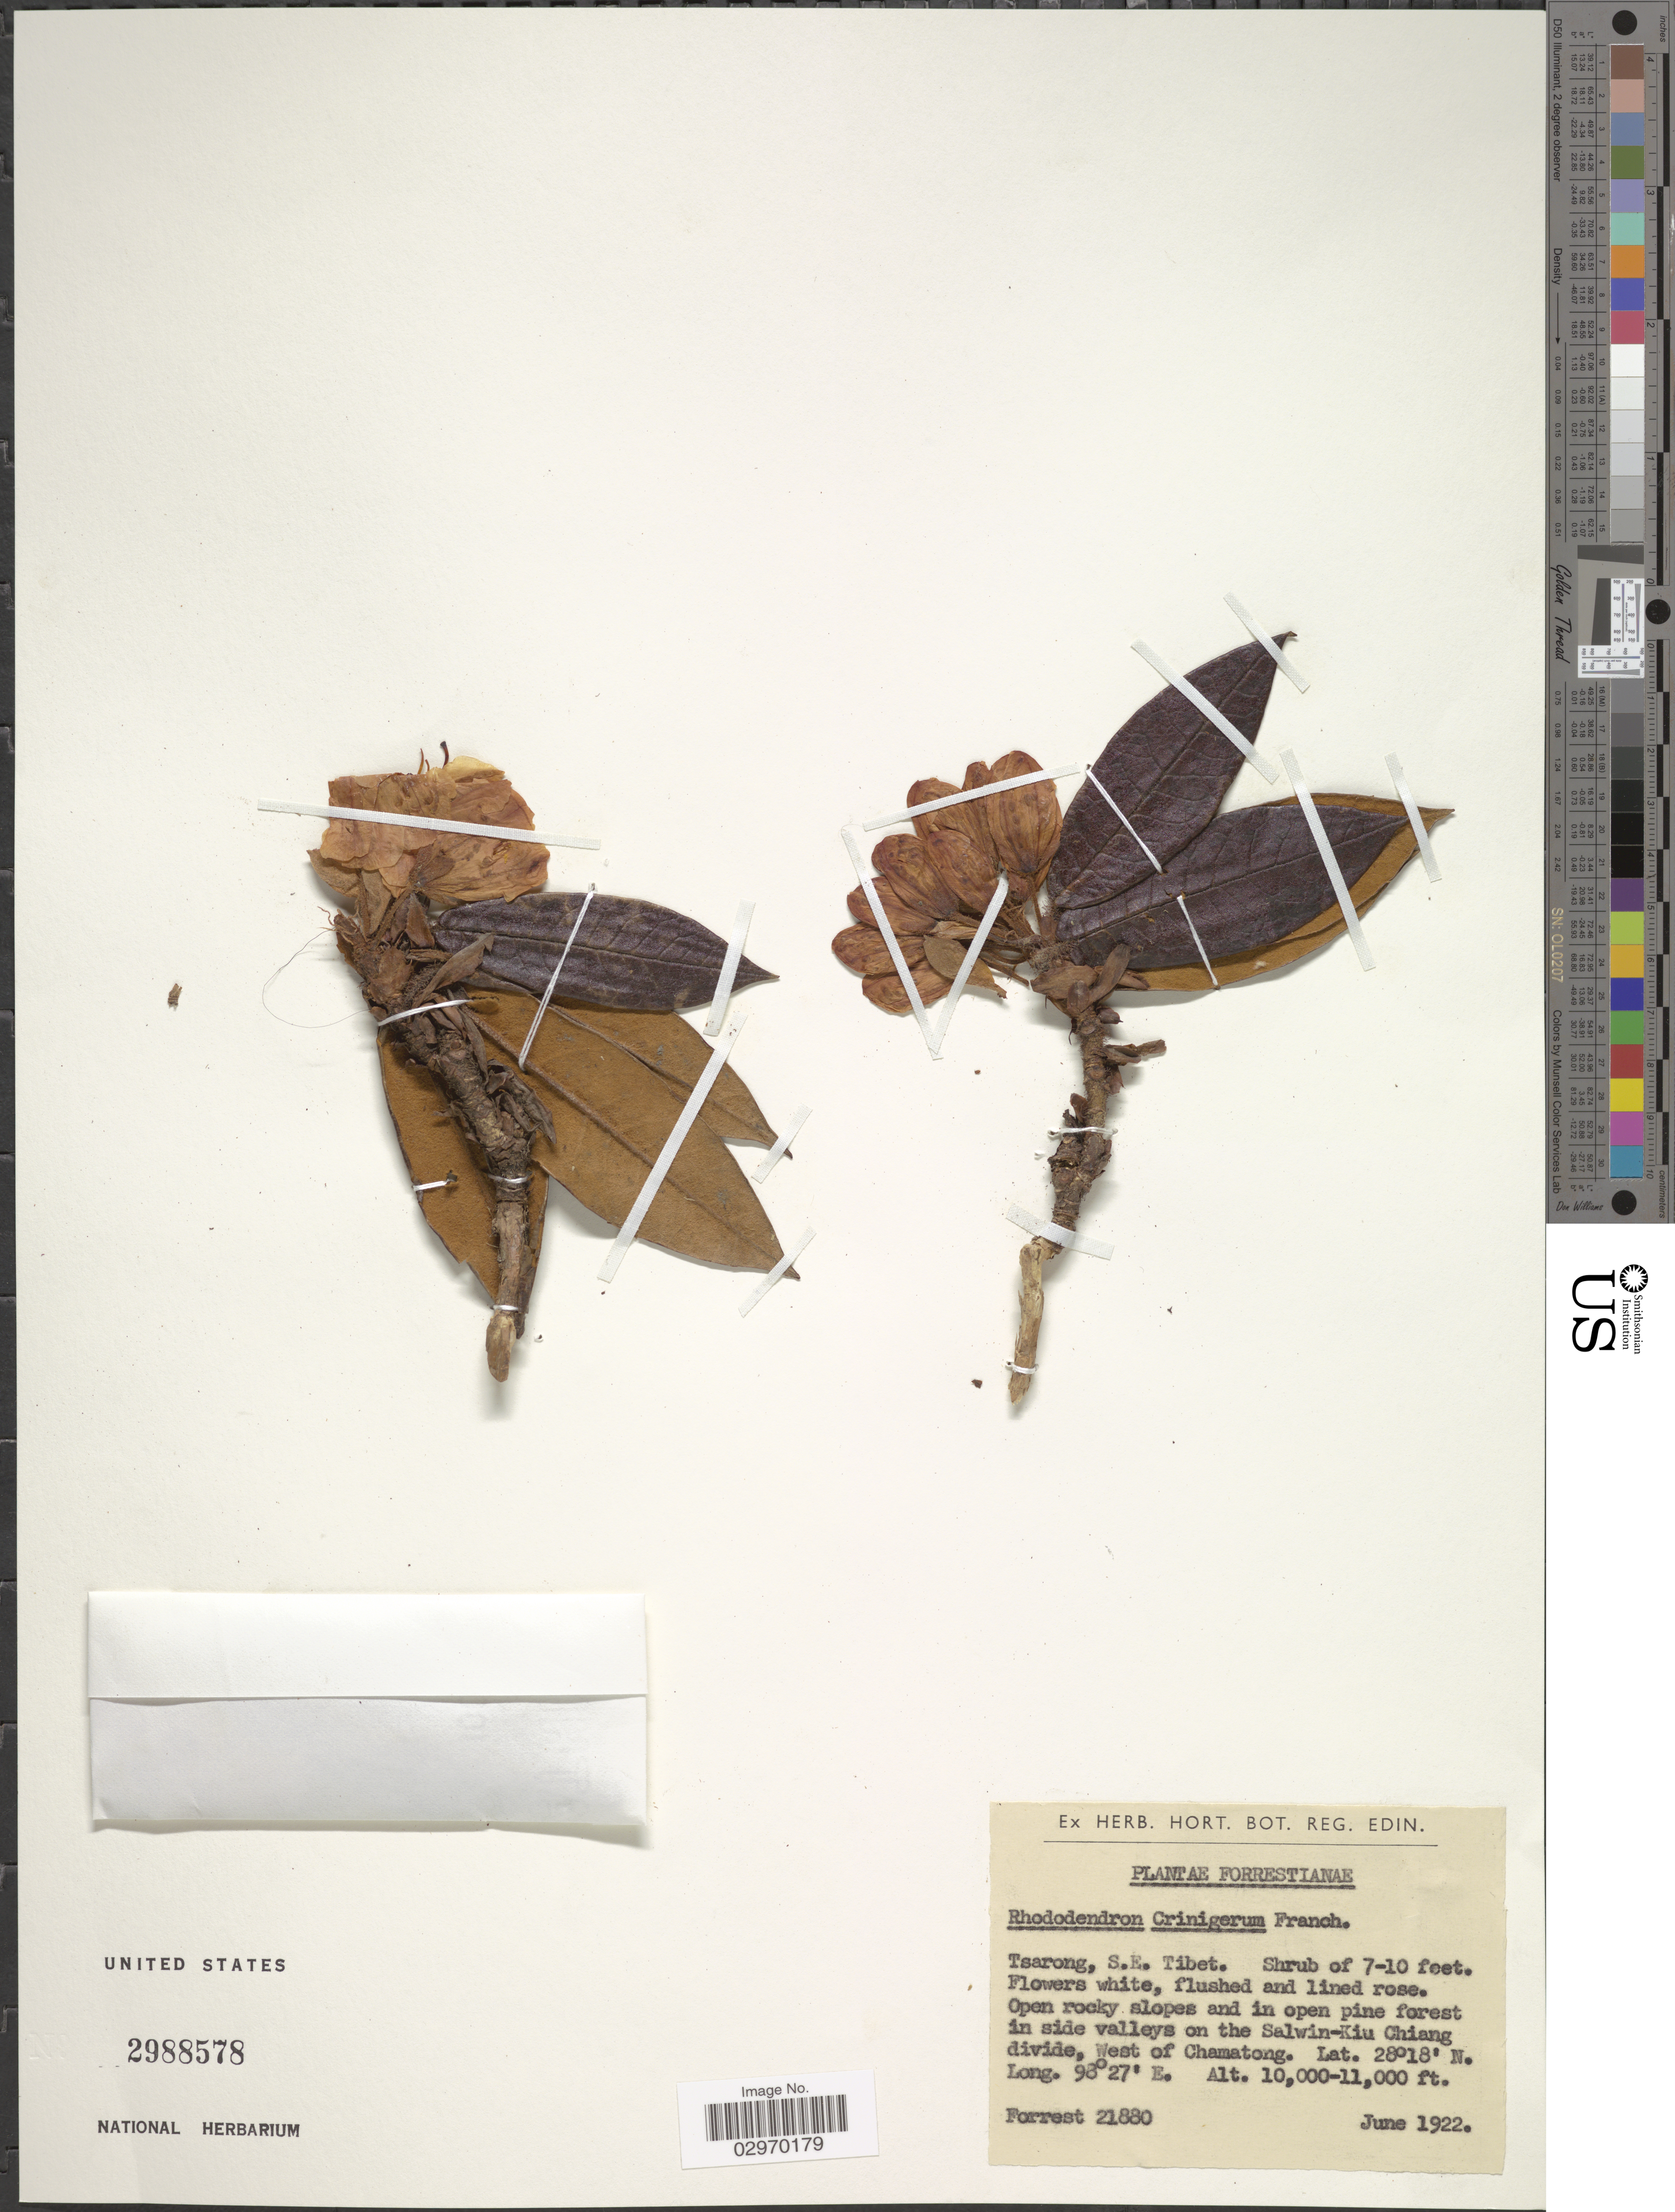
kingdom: Plantae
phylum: Tracheophyta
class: Magnoliopsida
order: Ericales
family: Ericaceae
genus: Rhododendron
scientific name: Rhododendron crinigerum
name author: Franch.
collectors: -. Forrest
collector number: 21880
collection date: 1922-06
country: China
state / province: Xizang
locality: Tsarong, S.E. Tibet. In side valleys on the Salwin-Kiu Chiang divide, West of Chamatong.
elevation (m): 3048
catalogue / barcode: US 2988578